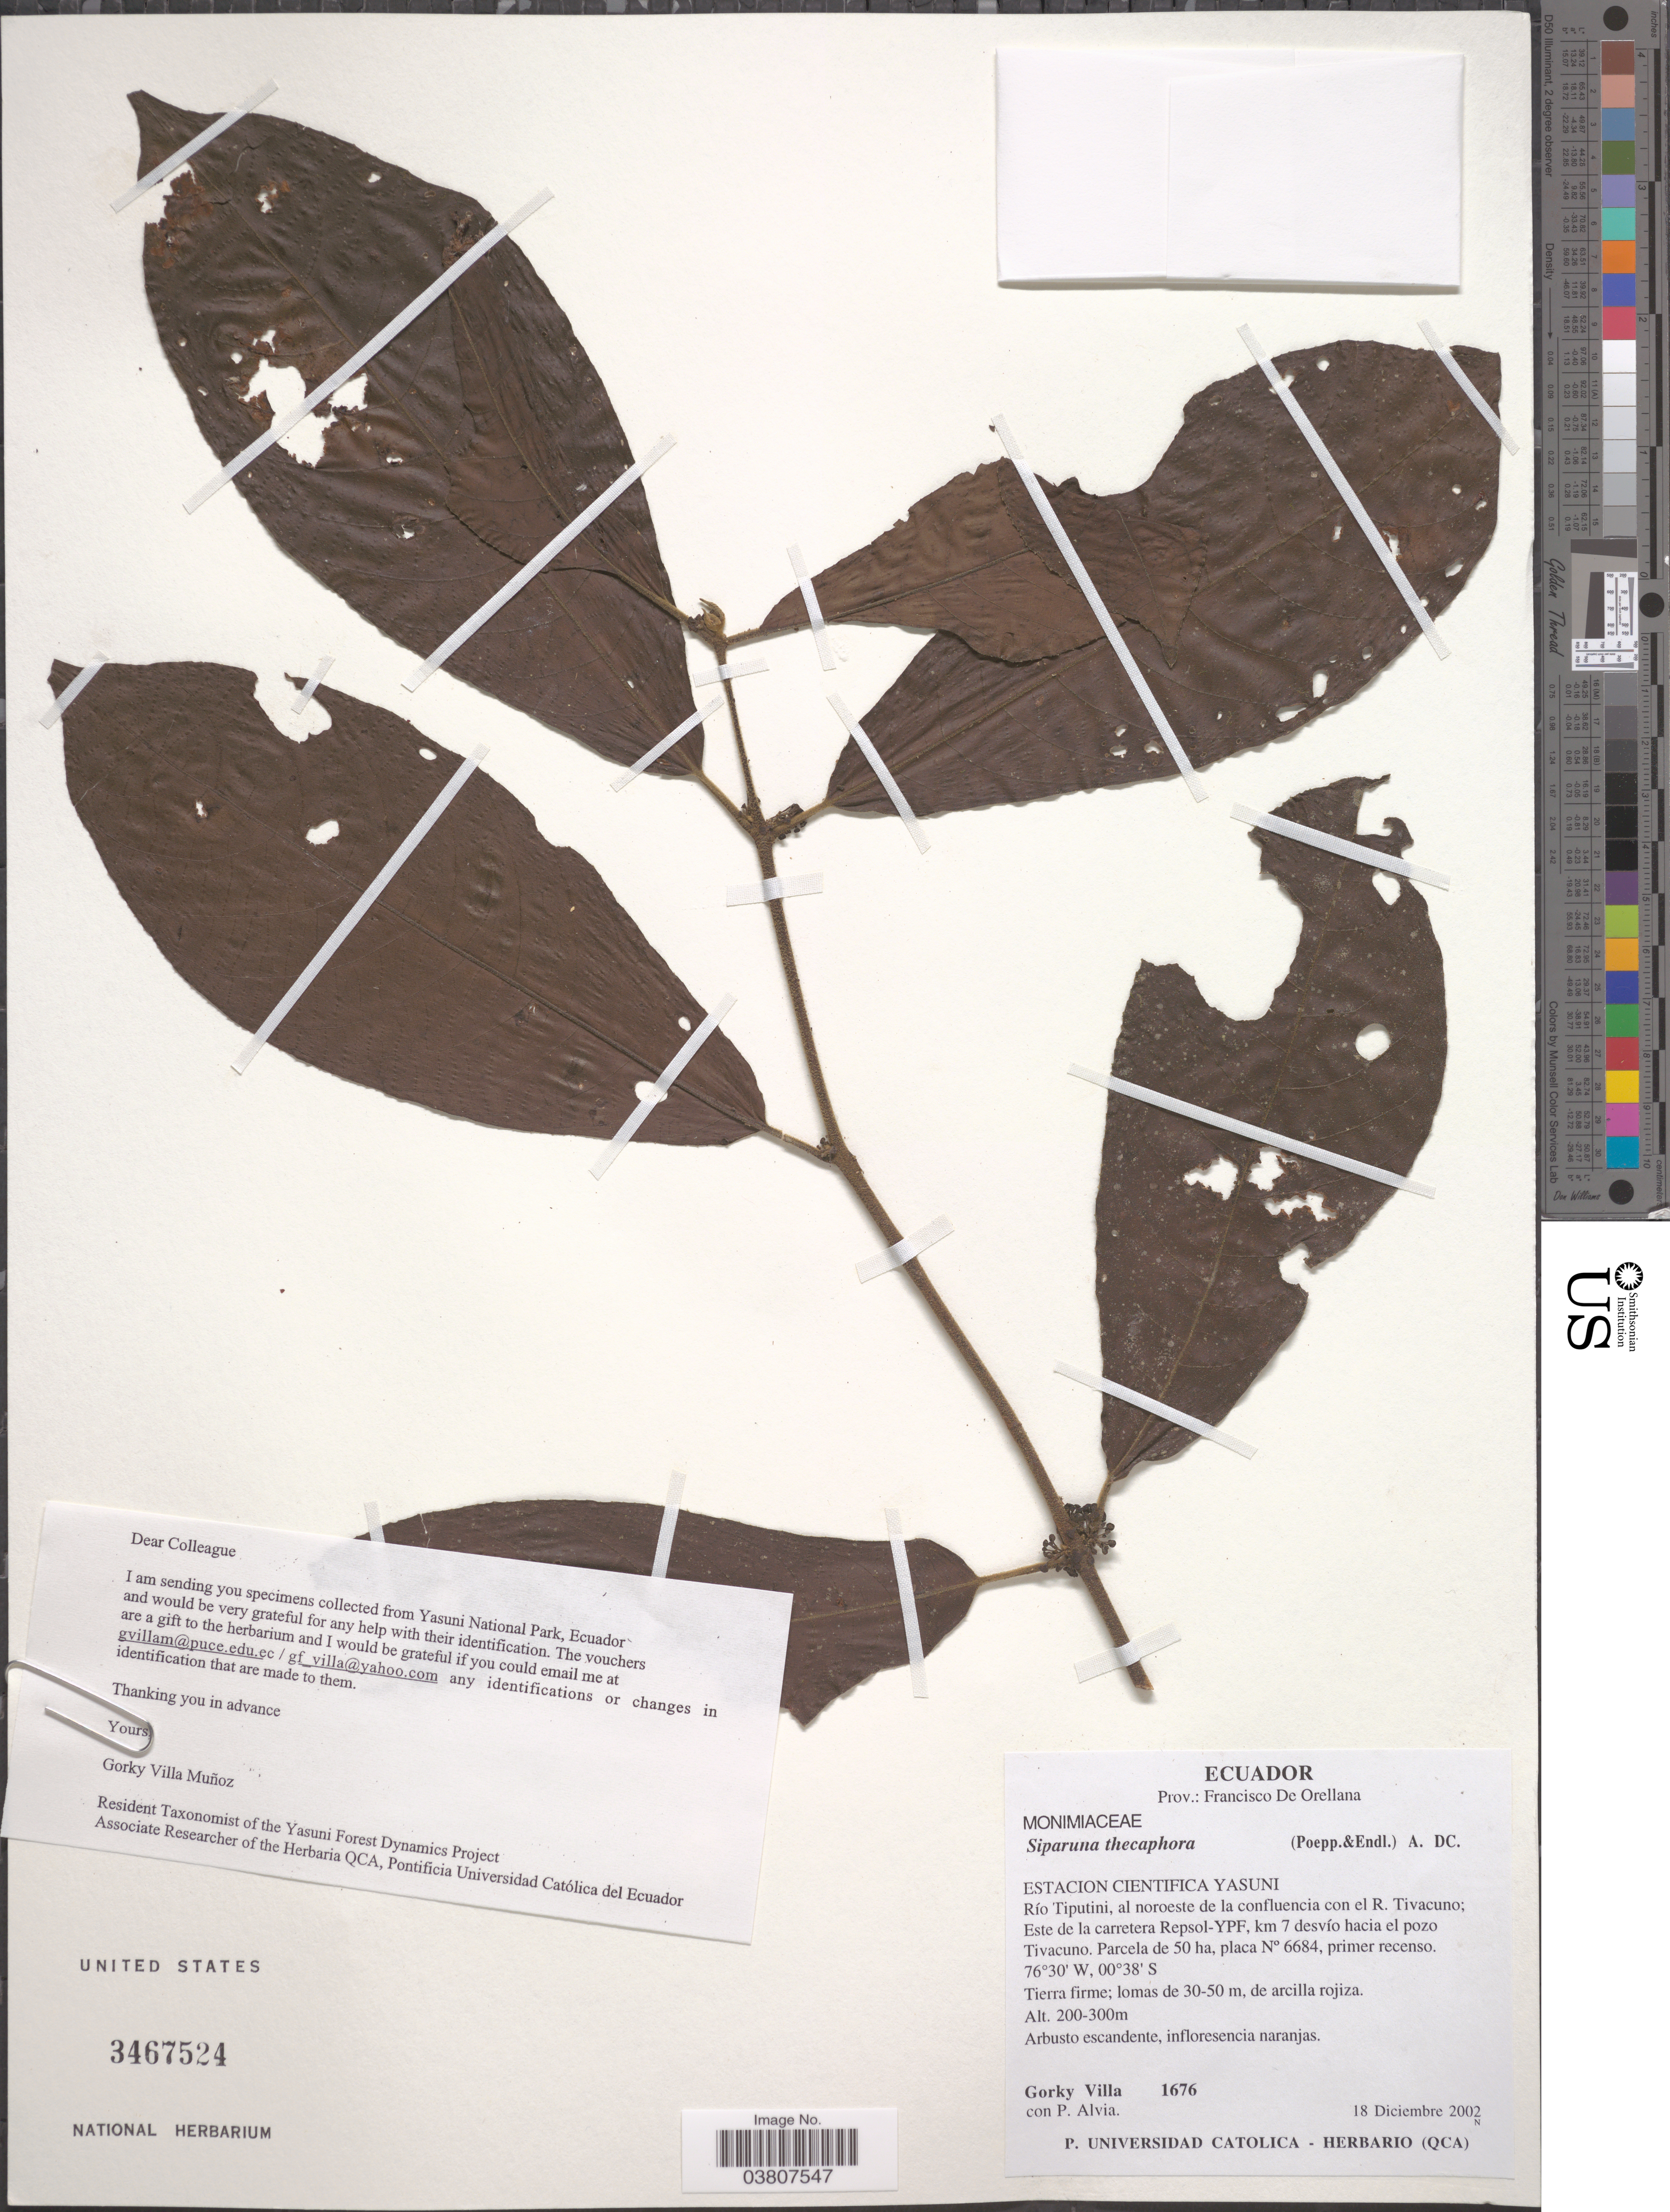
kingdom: Plantae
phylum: Tracheophyta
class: Magnoliopsida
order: Laurales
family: Siparunaceae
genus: Siparuna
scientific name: Siparuna thecaphora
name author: (Poepp. & Endl.) A. DC.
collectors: G. Villa & P. Alvia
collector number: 1676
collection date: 2002-12-18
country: Ecuador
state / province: Orellana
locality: Prov.: Francisco de Orellana. Estacion Cientifica Yasuni. Río Tiputini, al noroeste de la confluencia con el R. Tivacuno; Este de la carretera Repsol-YPF, km 7 desvío hacia el pozo Tivacuno. Parcela de 50 ha, placa No° 6684.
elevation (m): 200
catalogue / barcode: US 3467524